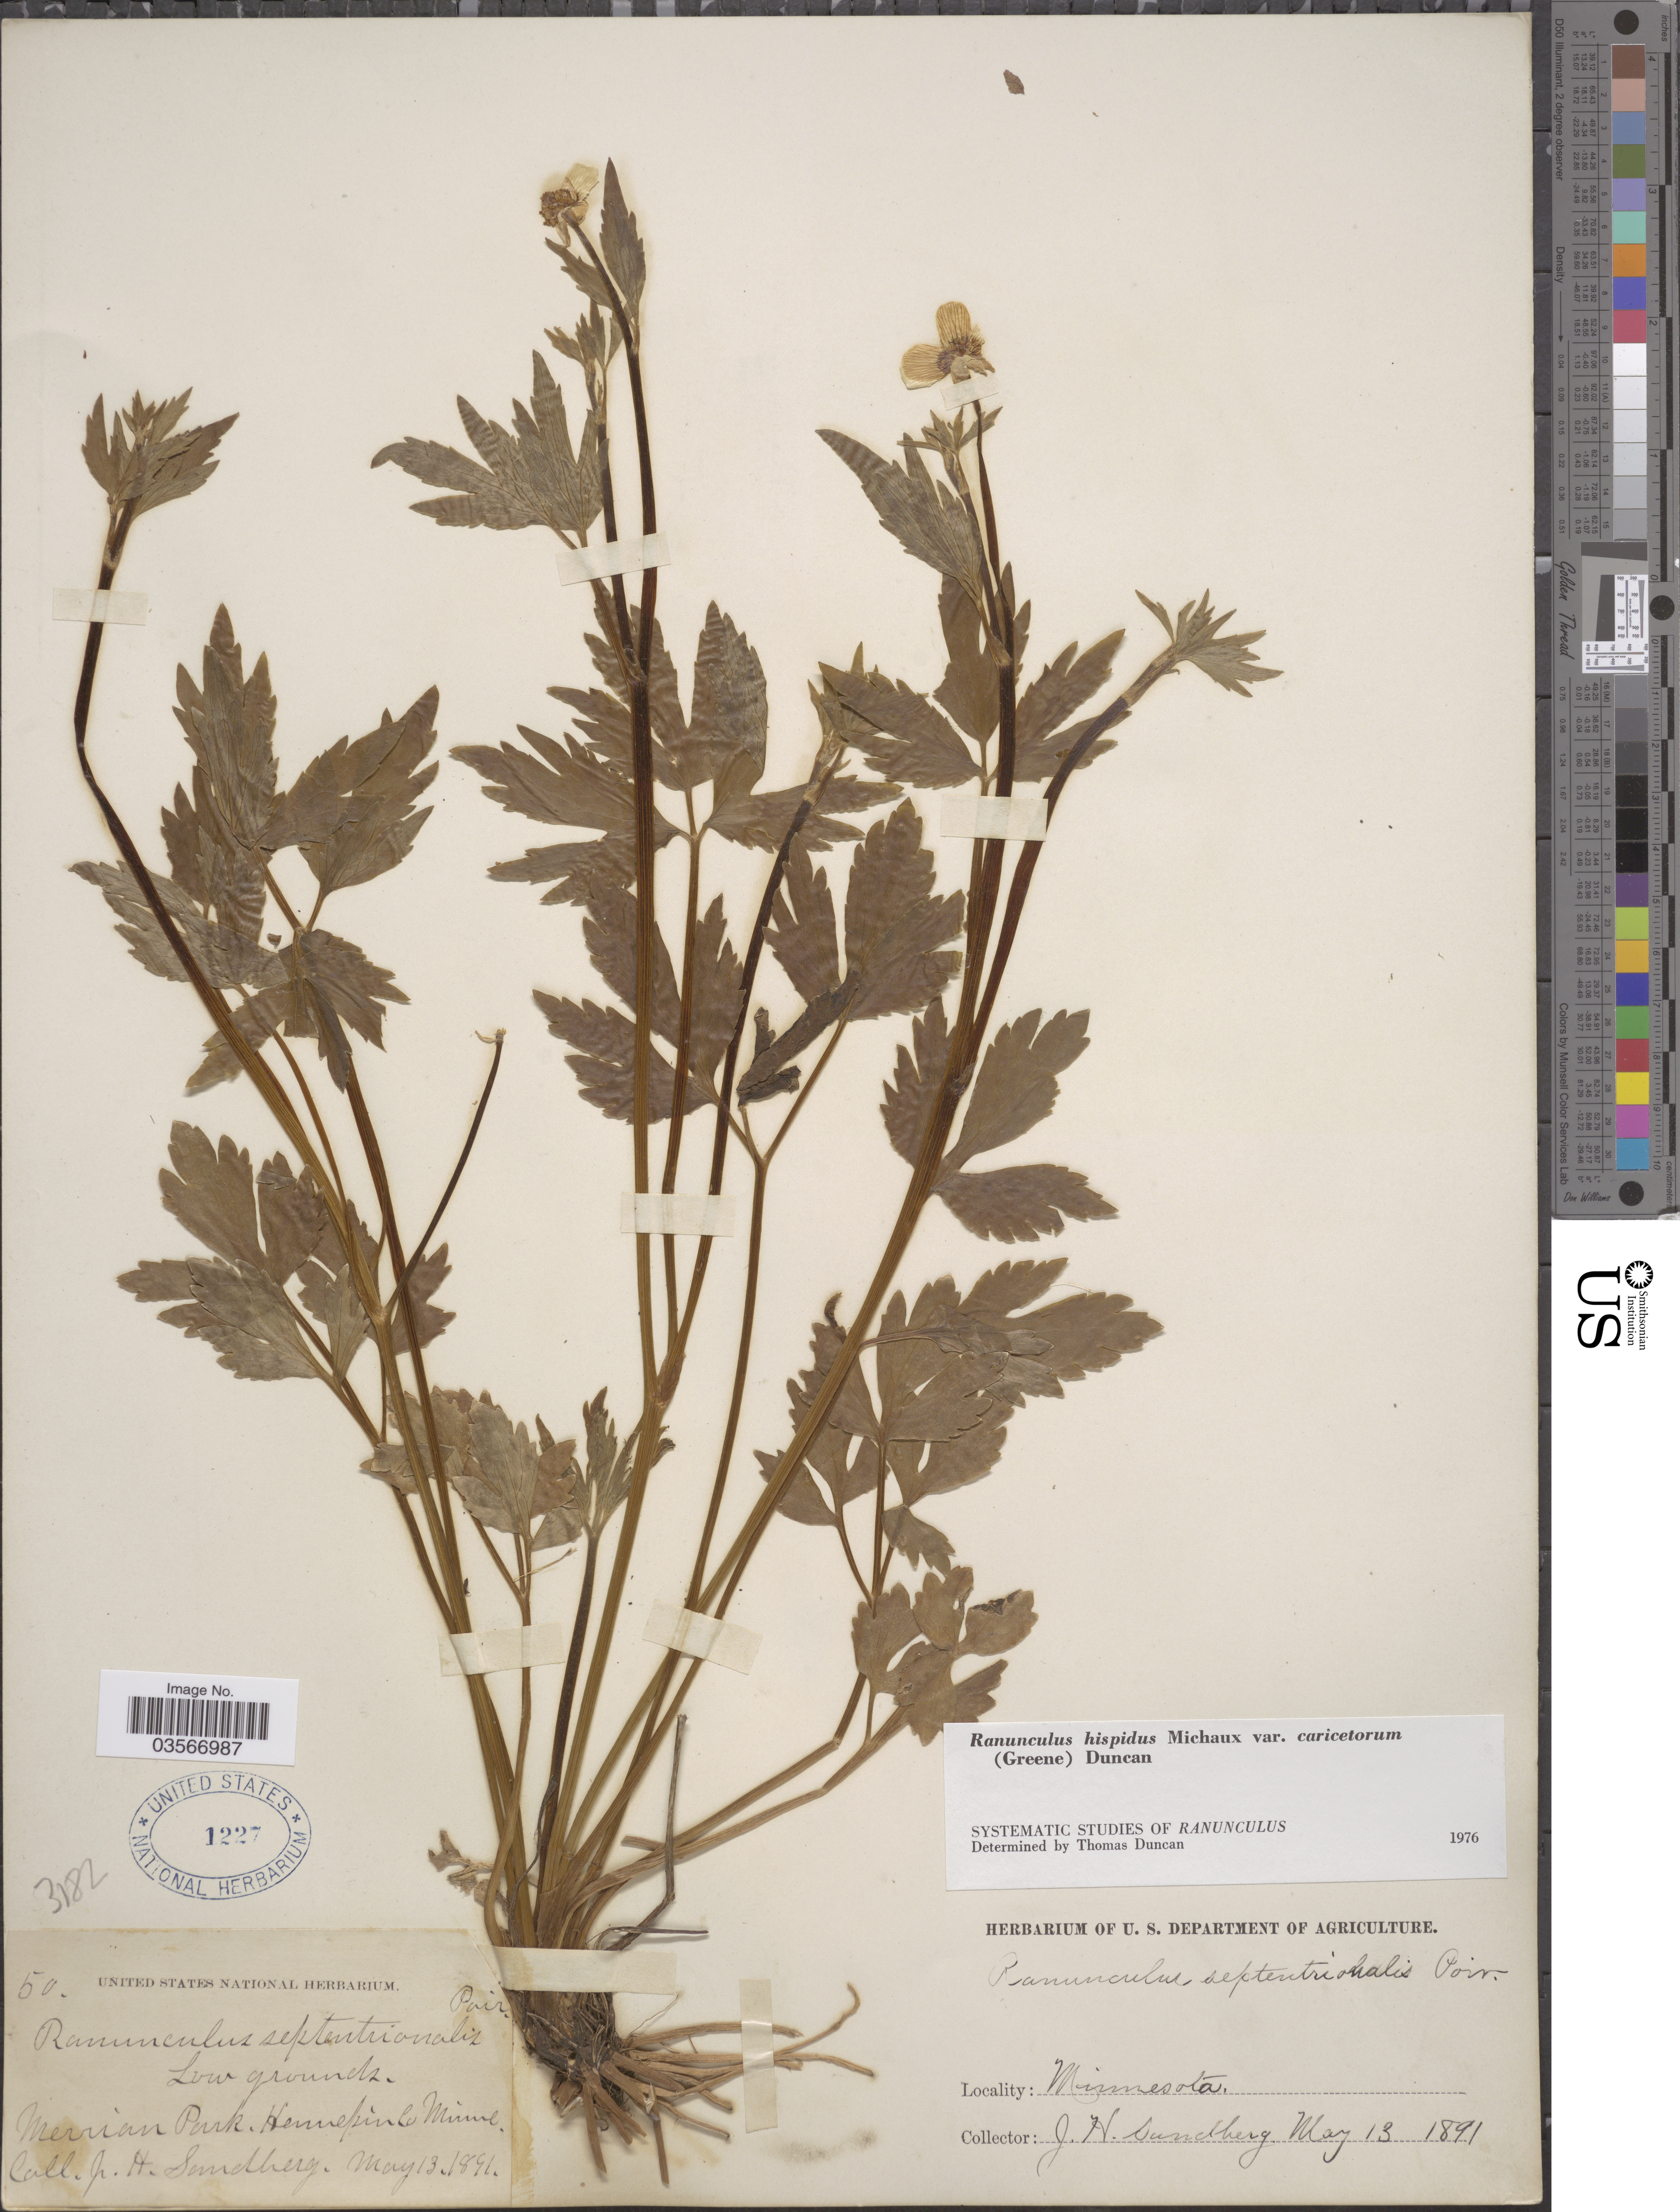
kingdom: Plantae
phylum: Tracheophyta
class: Magnoliopsida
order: Ranunculales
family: Ranunculaceae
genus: Ranunculus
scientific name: Ranunculus hispidus var. caricetorum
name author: Michx.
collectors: J. H. Sandberg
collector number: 50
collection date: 1891-05-13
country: United States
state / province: Minnesota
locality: Merrian Park. Hennepin Co.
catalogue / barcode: US 1227